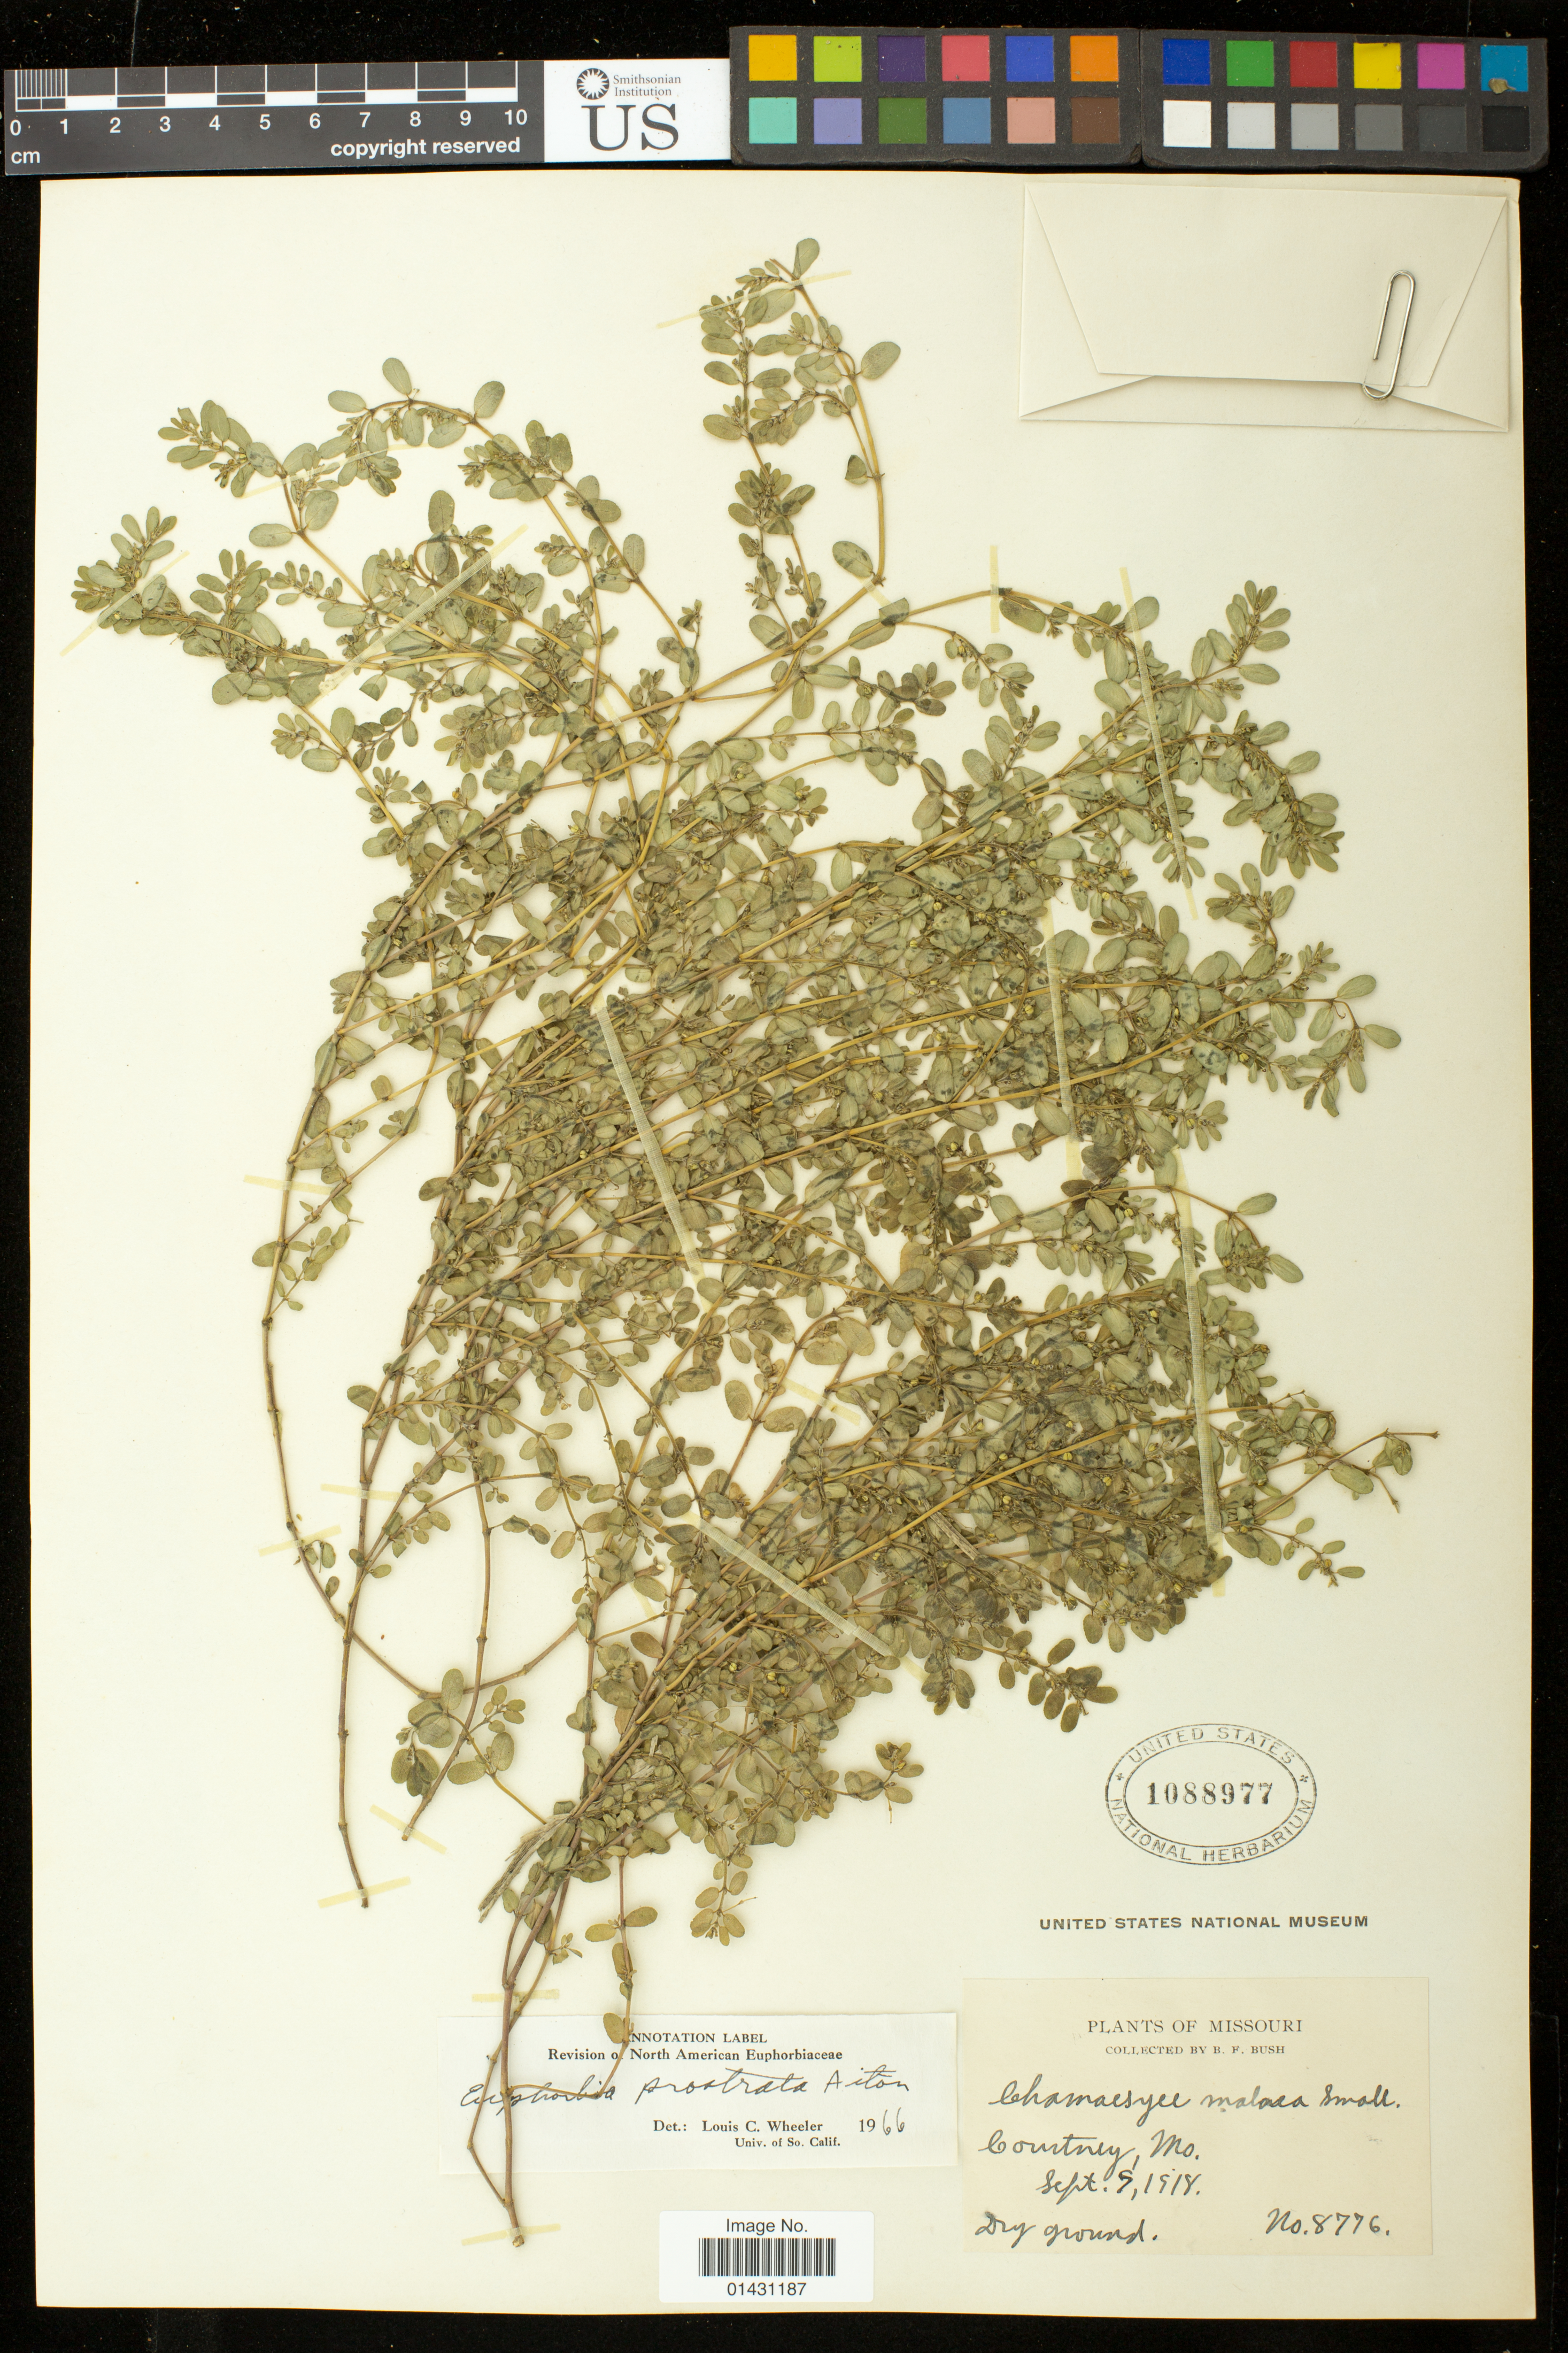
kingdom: Plantae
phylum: Tracheophyta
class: Magnoliopsida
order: Malpighiales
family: Euphorbiaceae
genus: Euphorbia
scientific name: Euphorbia prostrata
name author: Aiton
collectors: B. F. Bush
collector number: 8776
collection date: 1918-09-09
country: United States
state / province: Missouri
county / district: Jackson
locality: Courtney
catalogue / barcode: US 1088977